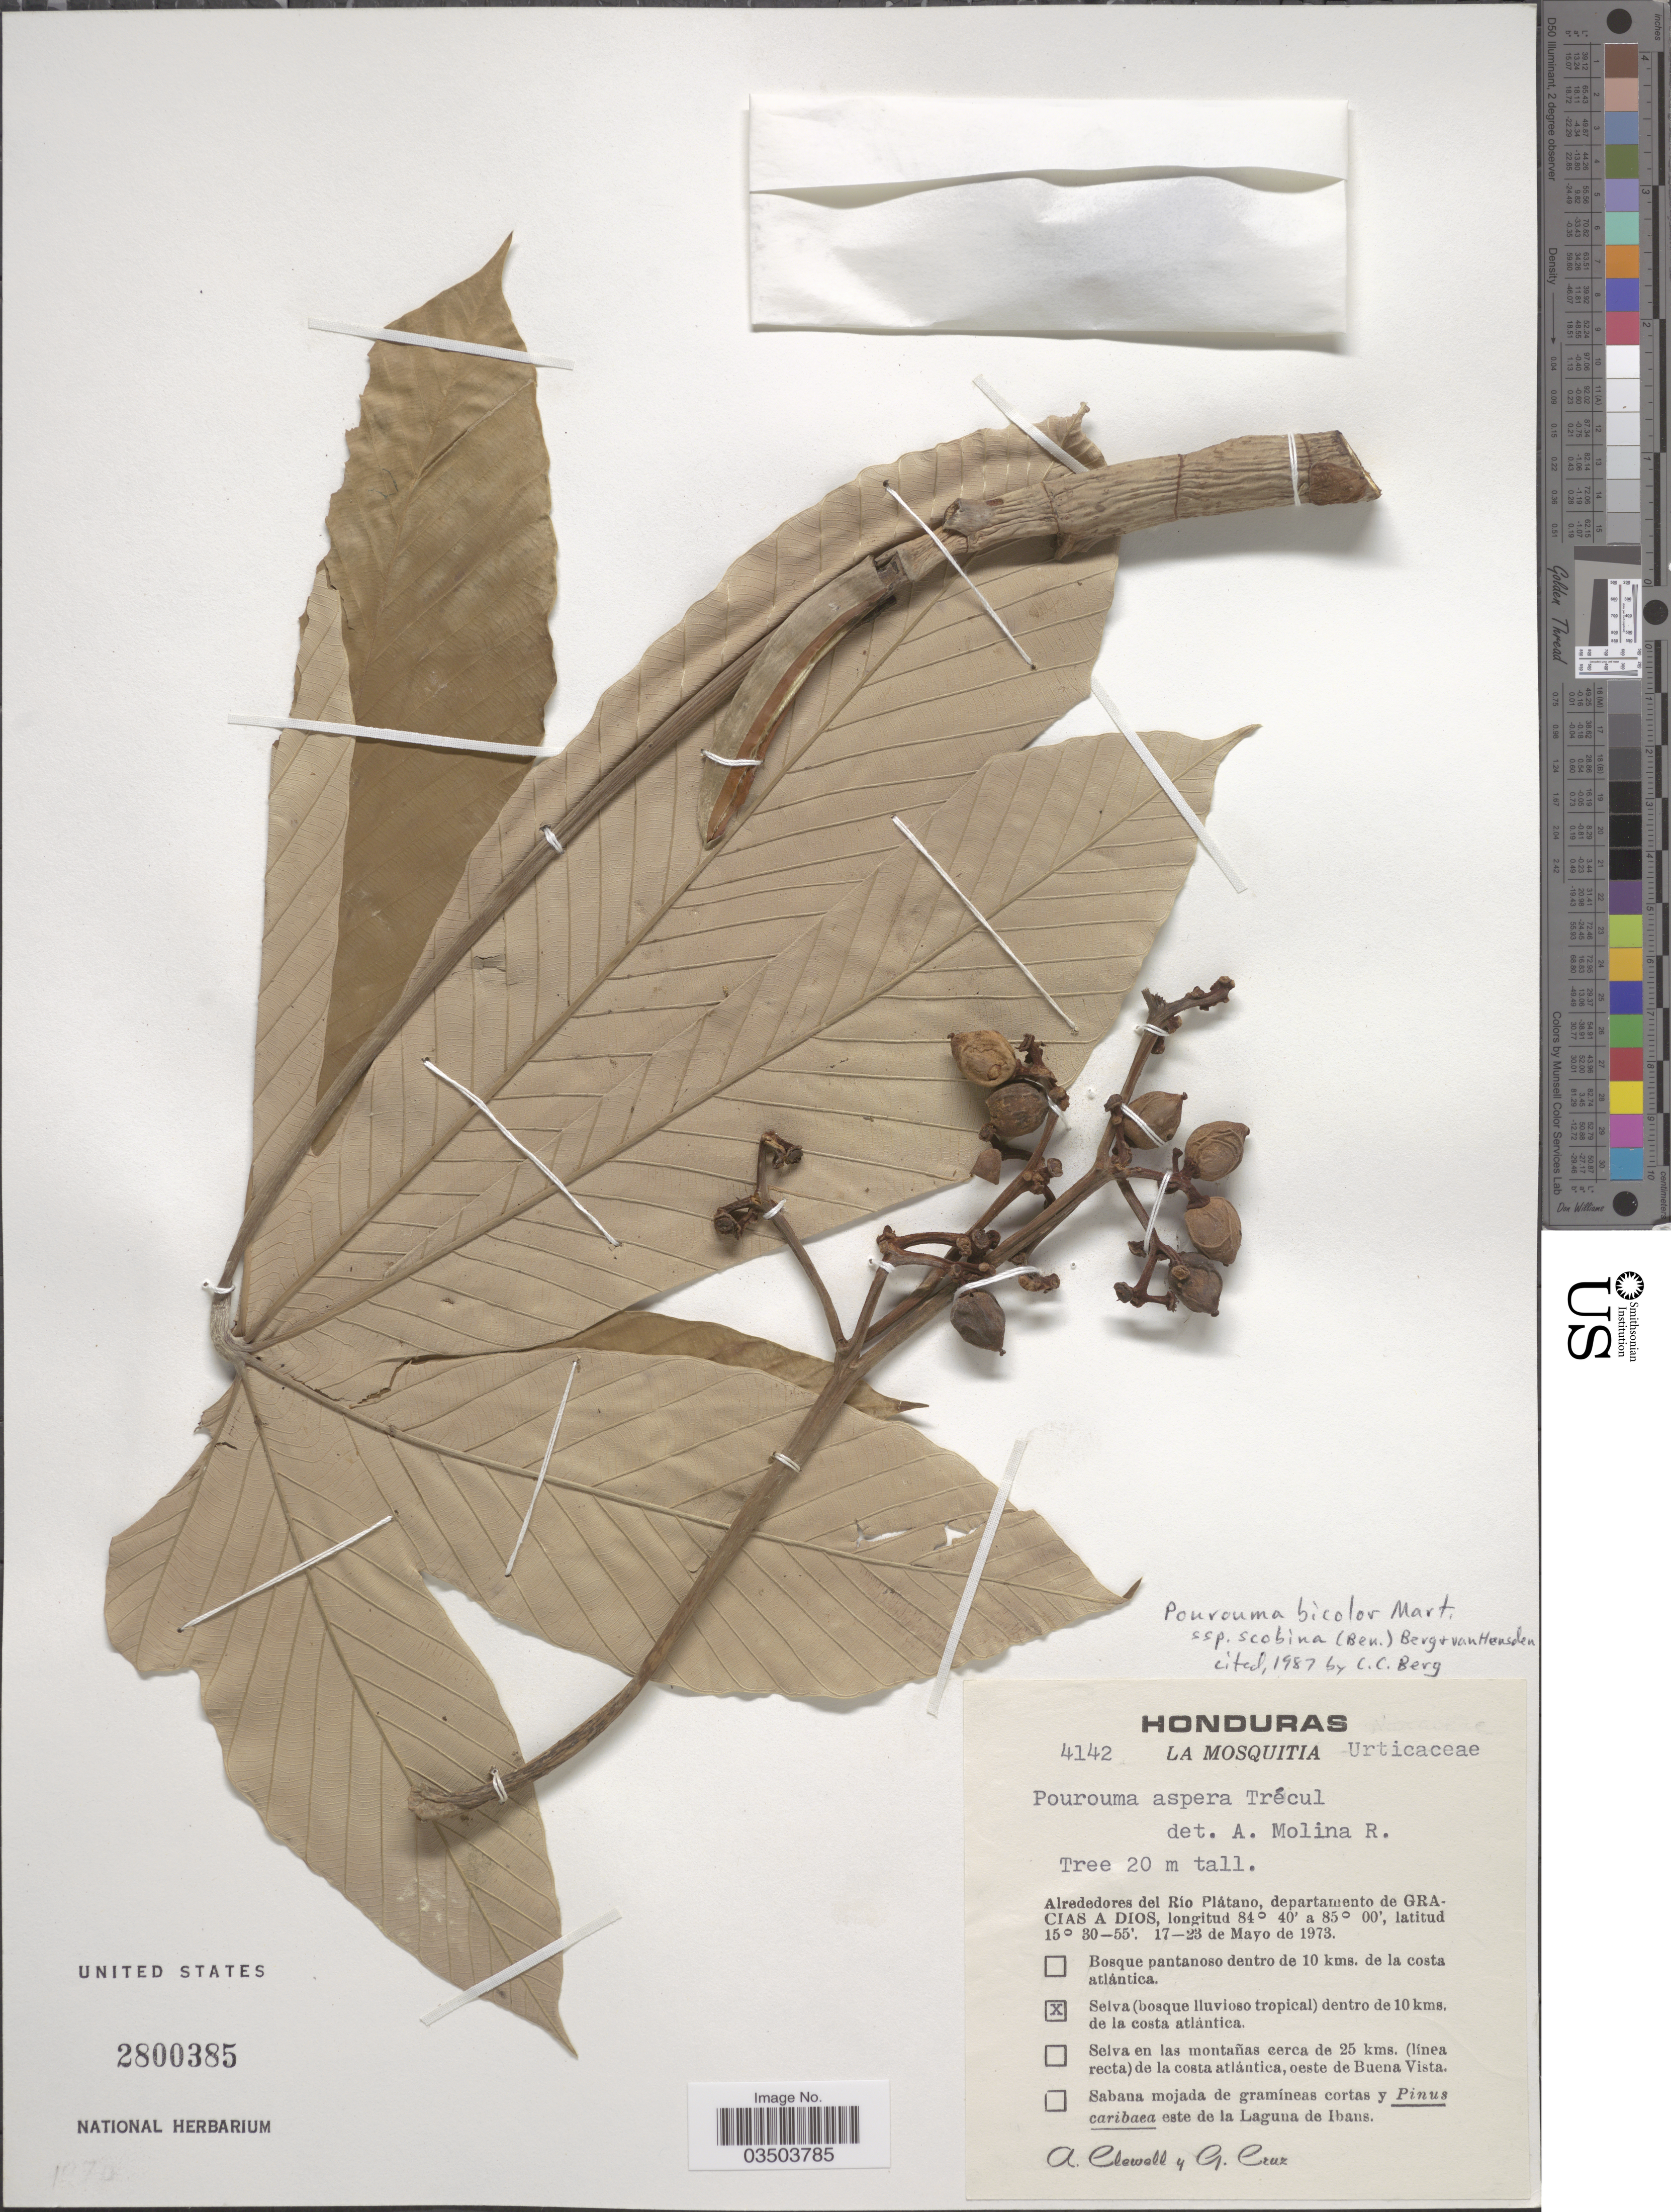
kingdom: Plantae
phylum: Tracheophyta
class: Magnoliopsida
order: Rosales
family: Urticaceae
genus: Pourouma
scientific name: Pourouma bicolor subsp. scobina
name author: (Benoist) C.C. Berg & Heusden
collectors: A. Clewell & G. Cruz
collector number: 4142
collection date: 1973-05-17/1973-05-23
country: Honduras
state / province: Gracias de Dios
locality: La Mosquitia. Alrededores del Río Plátano, departamento de Gracias a Dios. Selva (bosque lluvioso tropical) dentro de 10 kms. de la costa atlántica.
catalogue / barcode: US 2800385